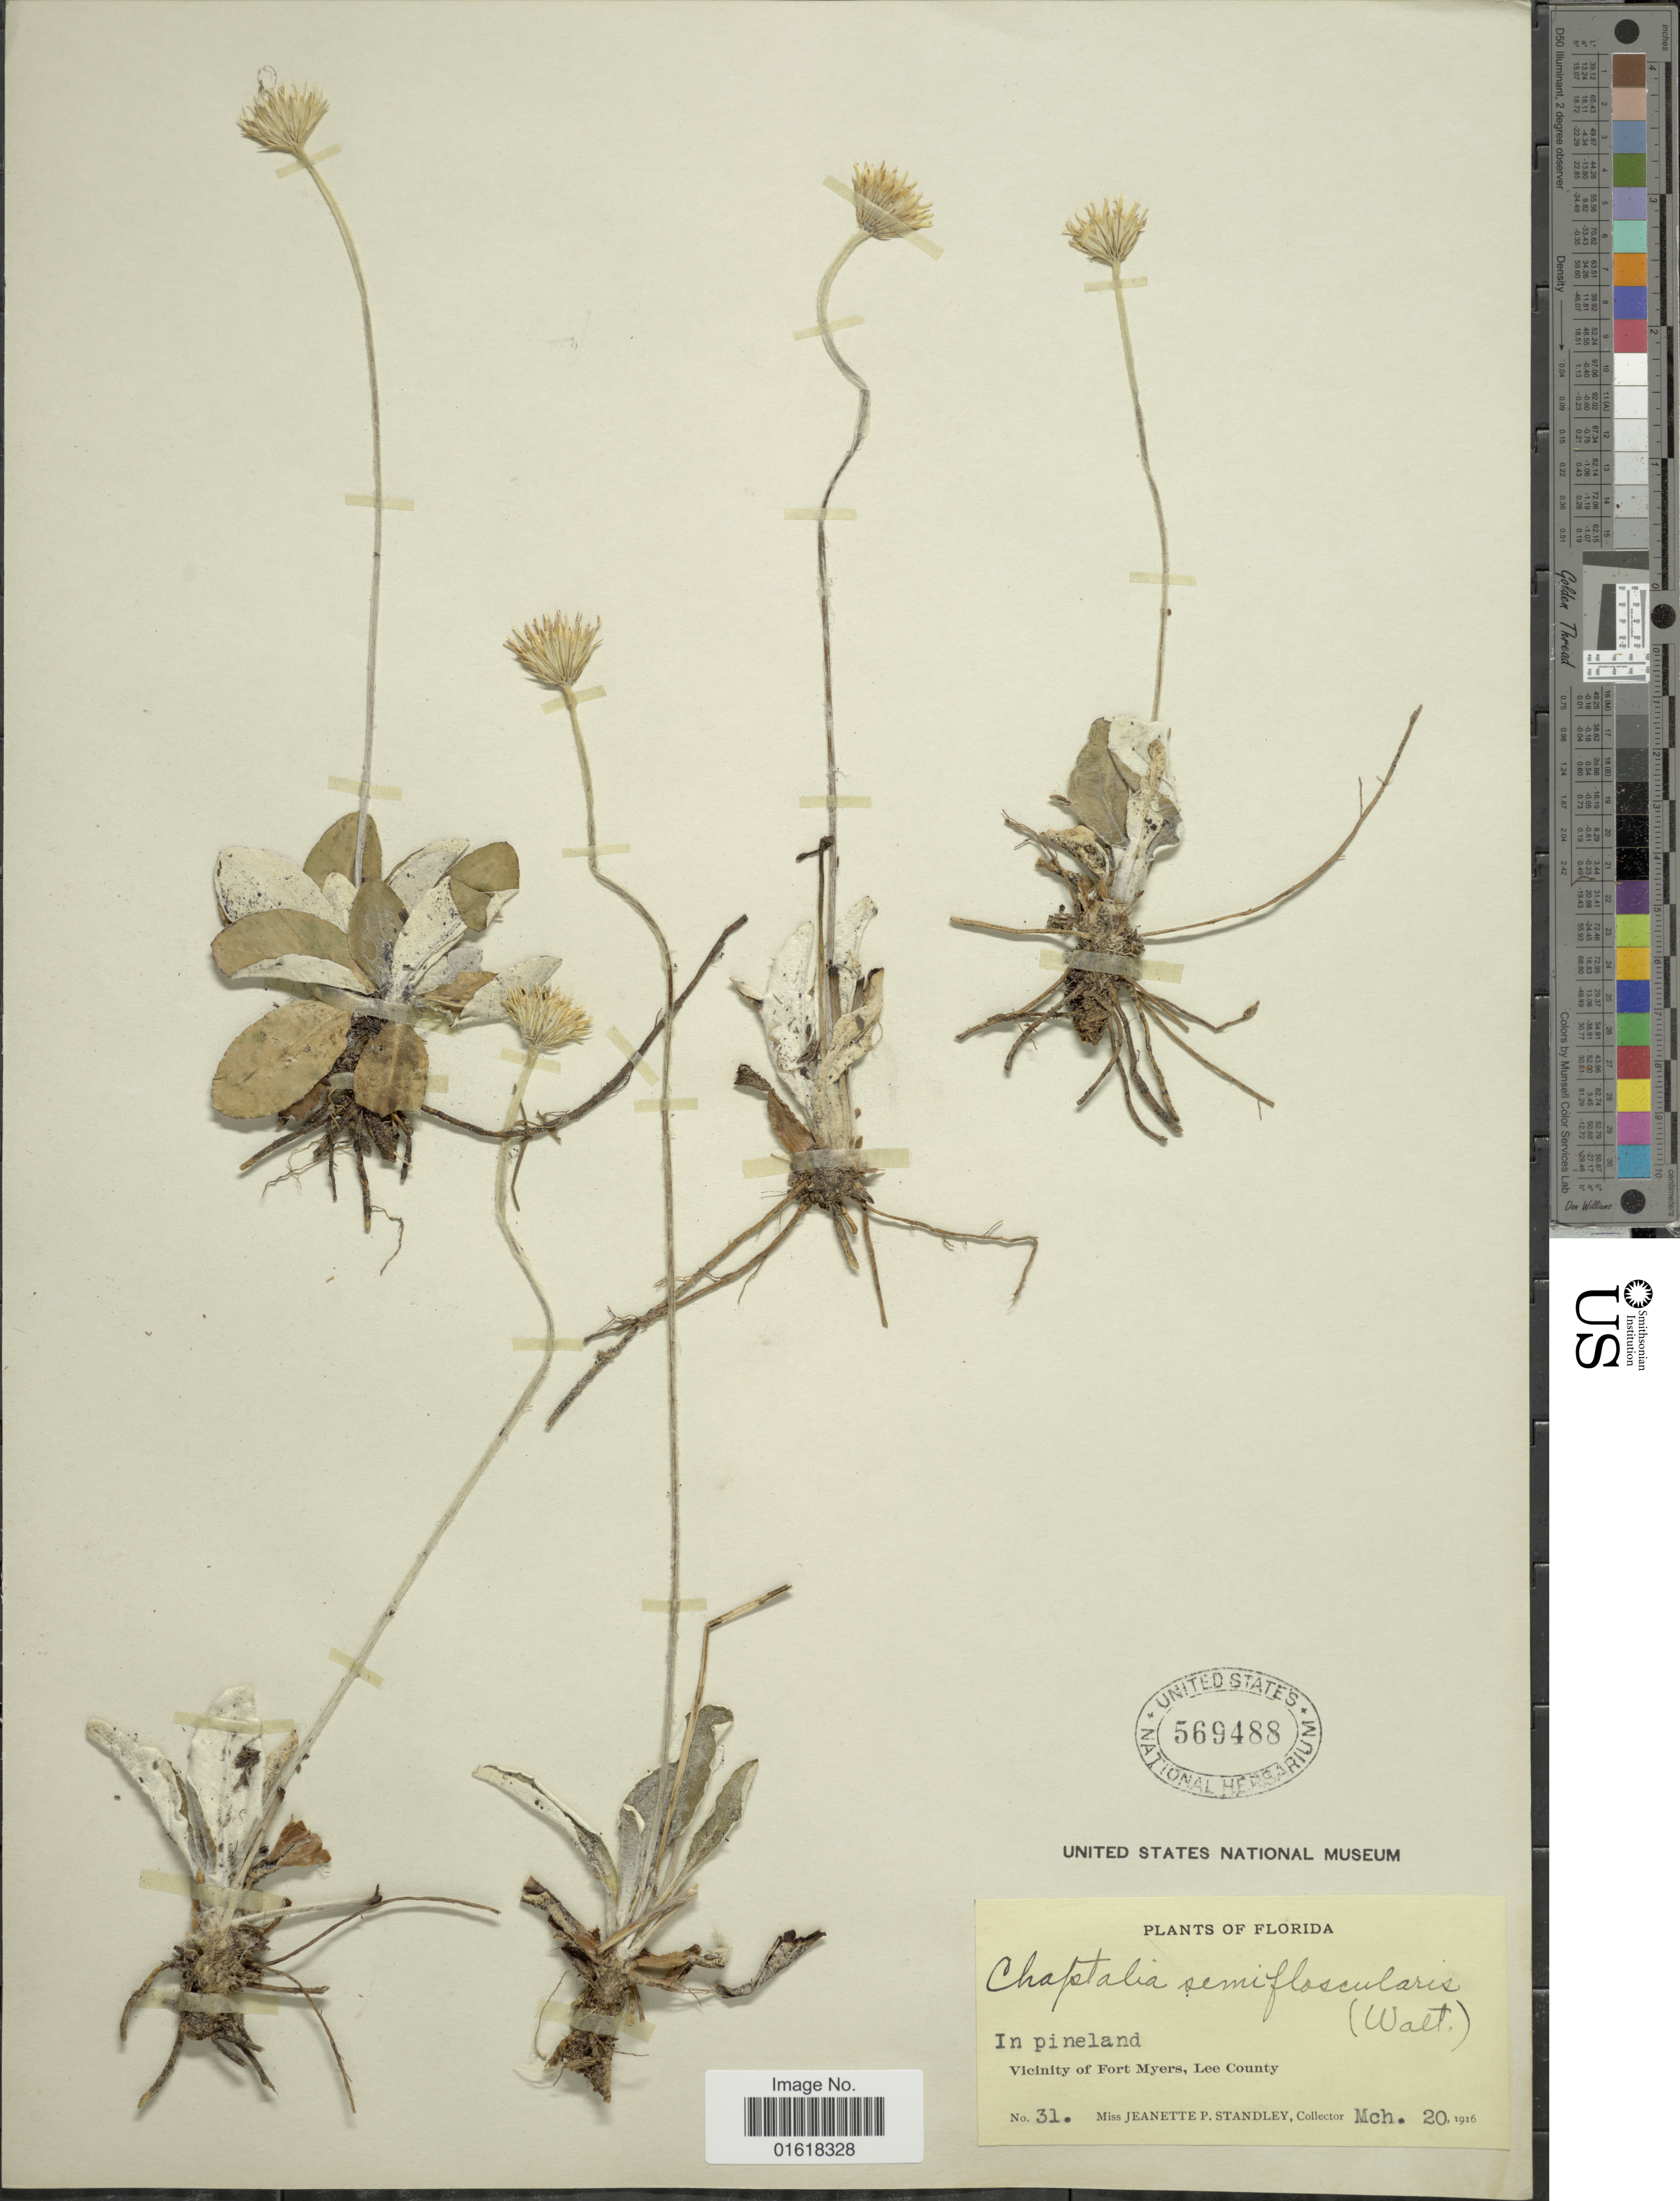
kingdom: Plantae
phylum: Tracheophyta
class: Magnoliopsida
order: Asterales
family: Asteraceae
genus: Chaptalia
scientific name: Chaptalia tomentosa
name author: Vent.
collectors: J. P. Standley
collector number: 31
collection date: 1916-03-20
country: United States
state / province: Florida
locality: In pineland. Vicinity of Fort Myers, Lee County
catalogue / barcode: US 569488